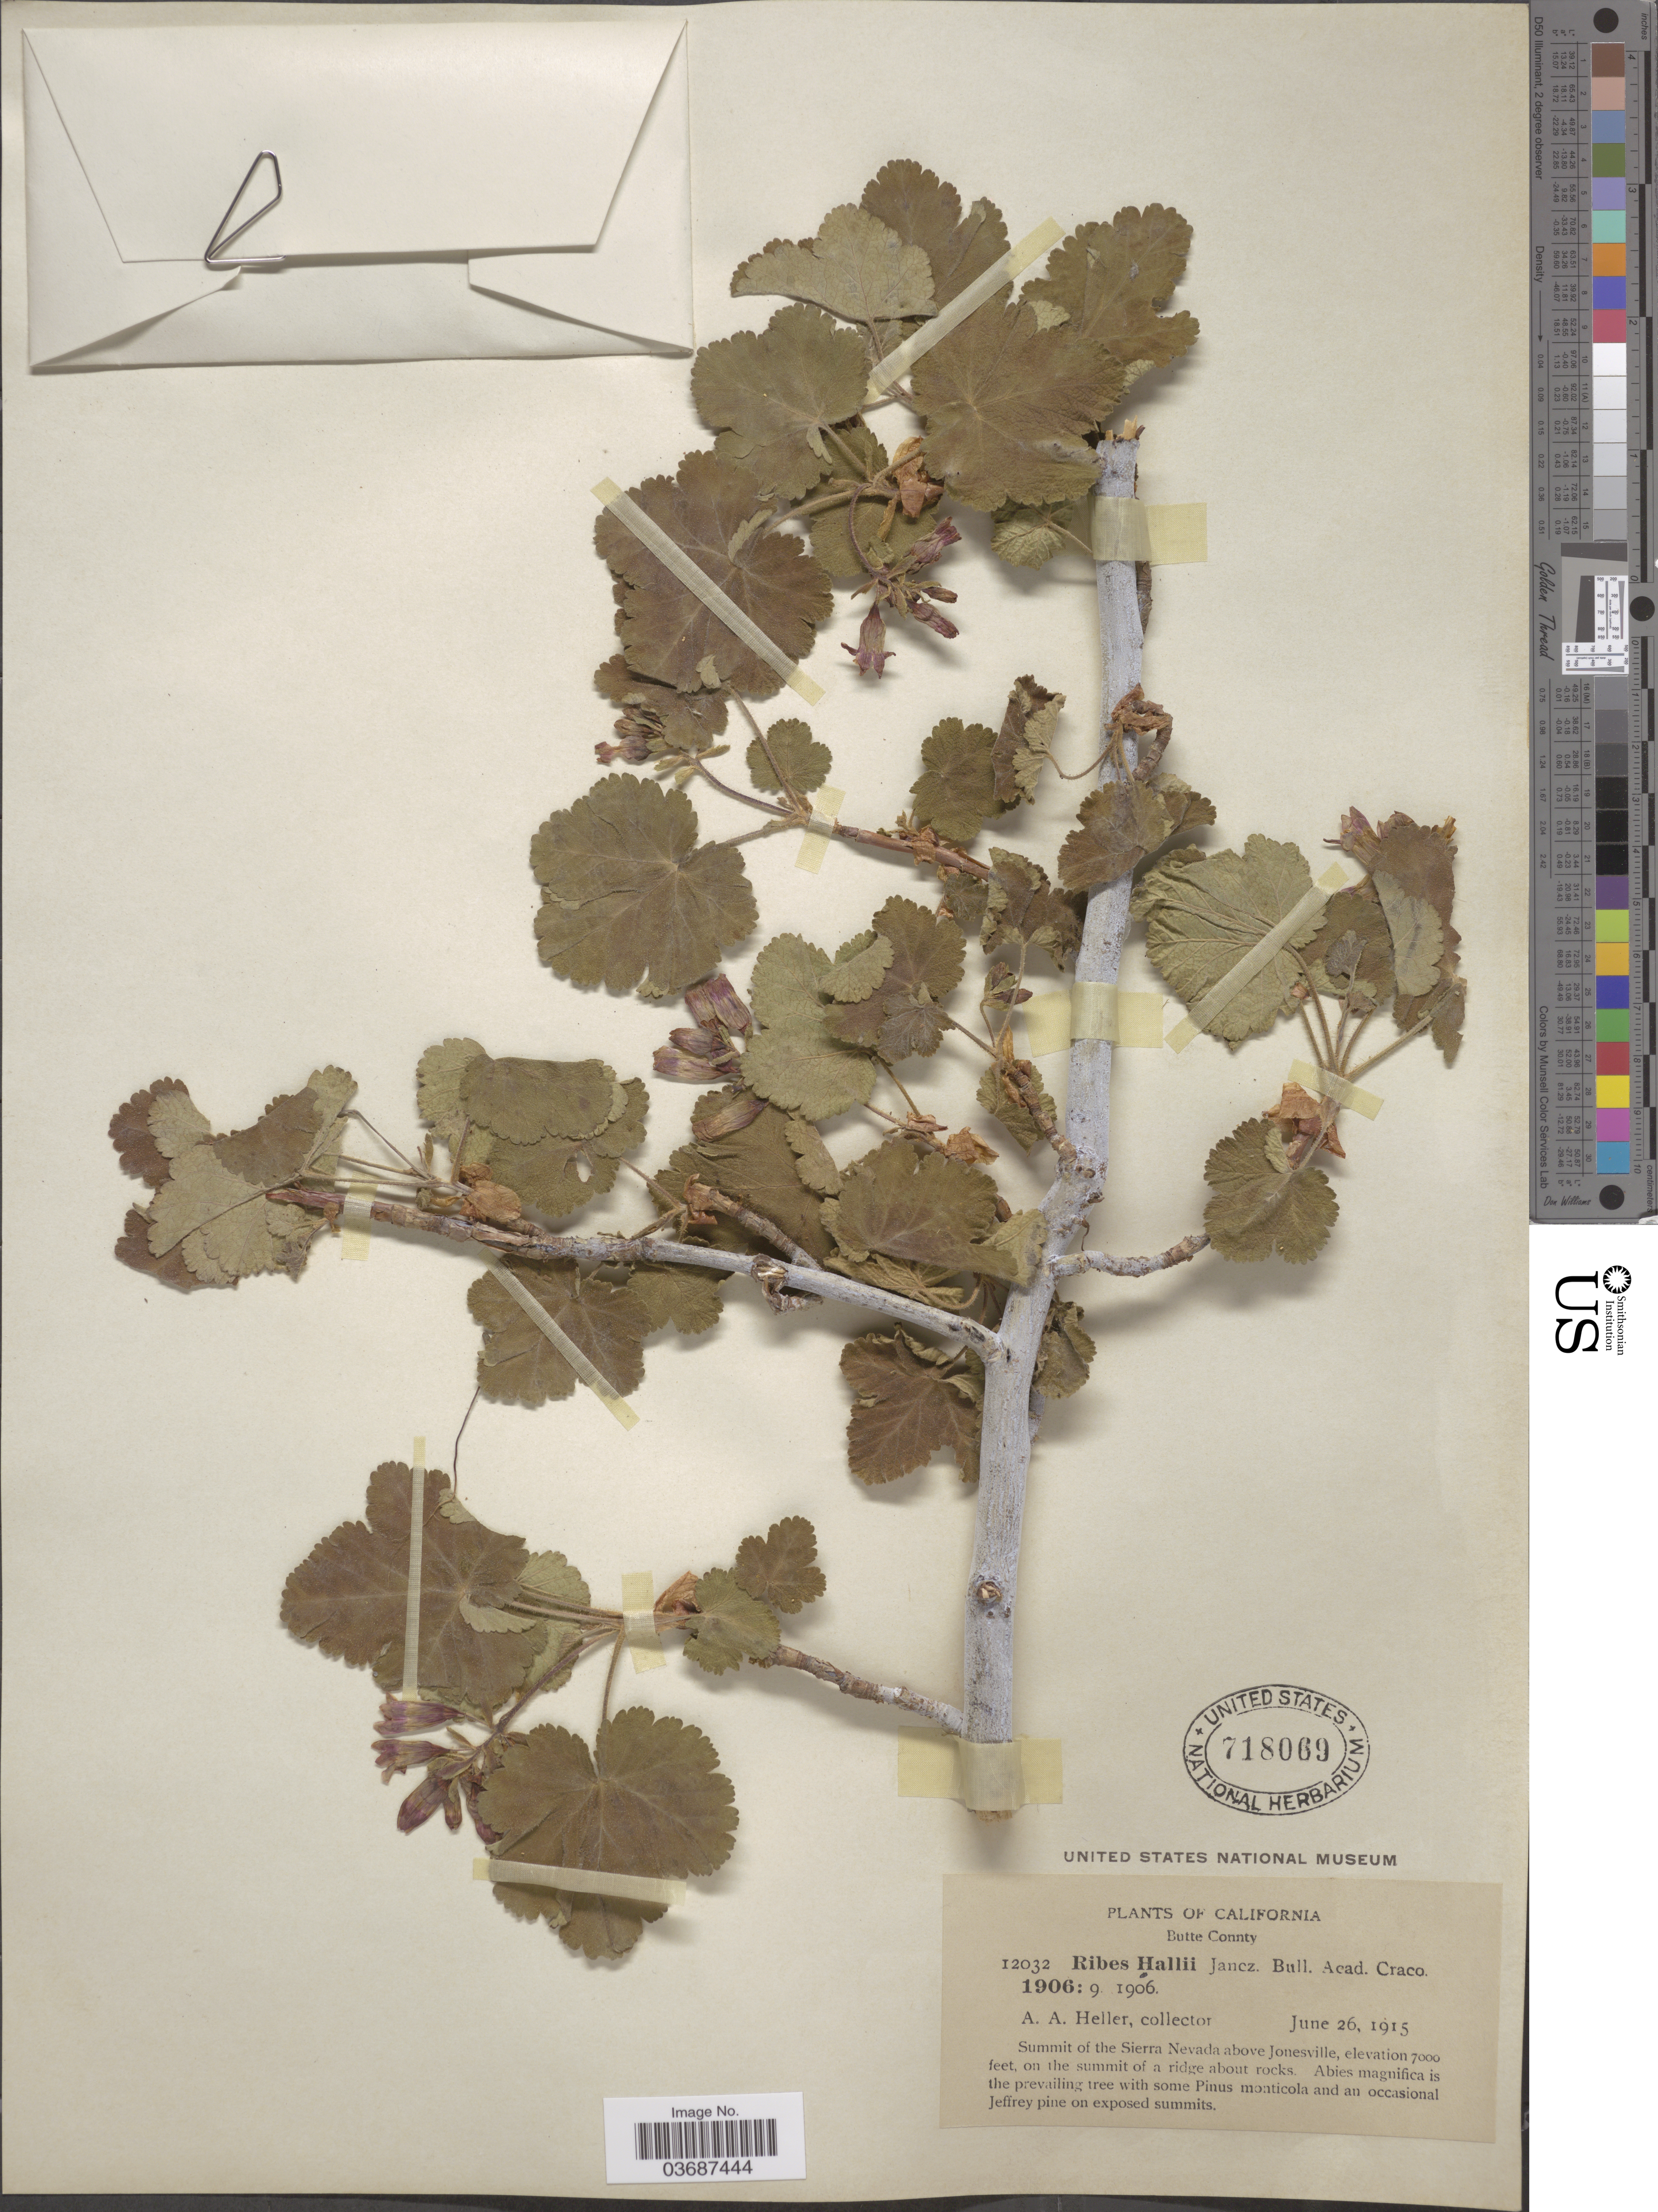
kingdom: Plantae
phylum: Tracheophyta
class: Magnoliopsida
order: Saxifragales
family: Grossulariaceae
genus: Ribes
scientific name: Ribes hallii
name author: Jancz.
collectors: A. A. Heller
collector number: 12032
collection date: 1915-06-26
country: United States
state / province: California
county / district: Butte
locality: Butte County. Summit of the Sierra Nevada above Jonesville, on the summit of a ridge about rocks.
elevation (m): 2134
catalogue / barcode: US 718069